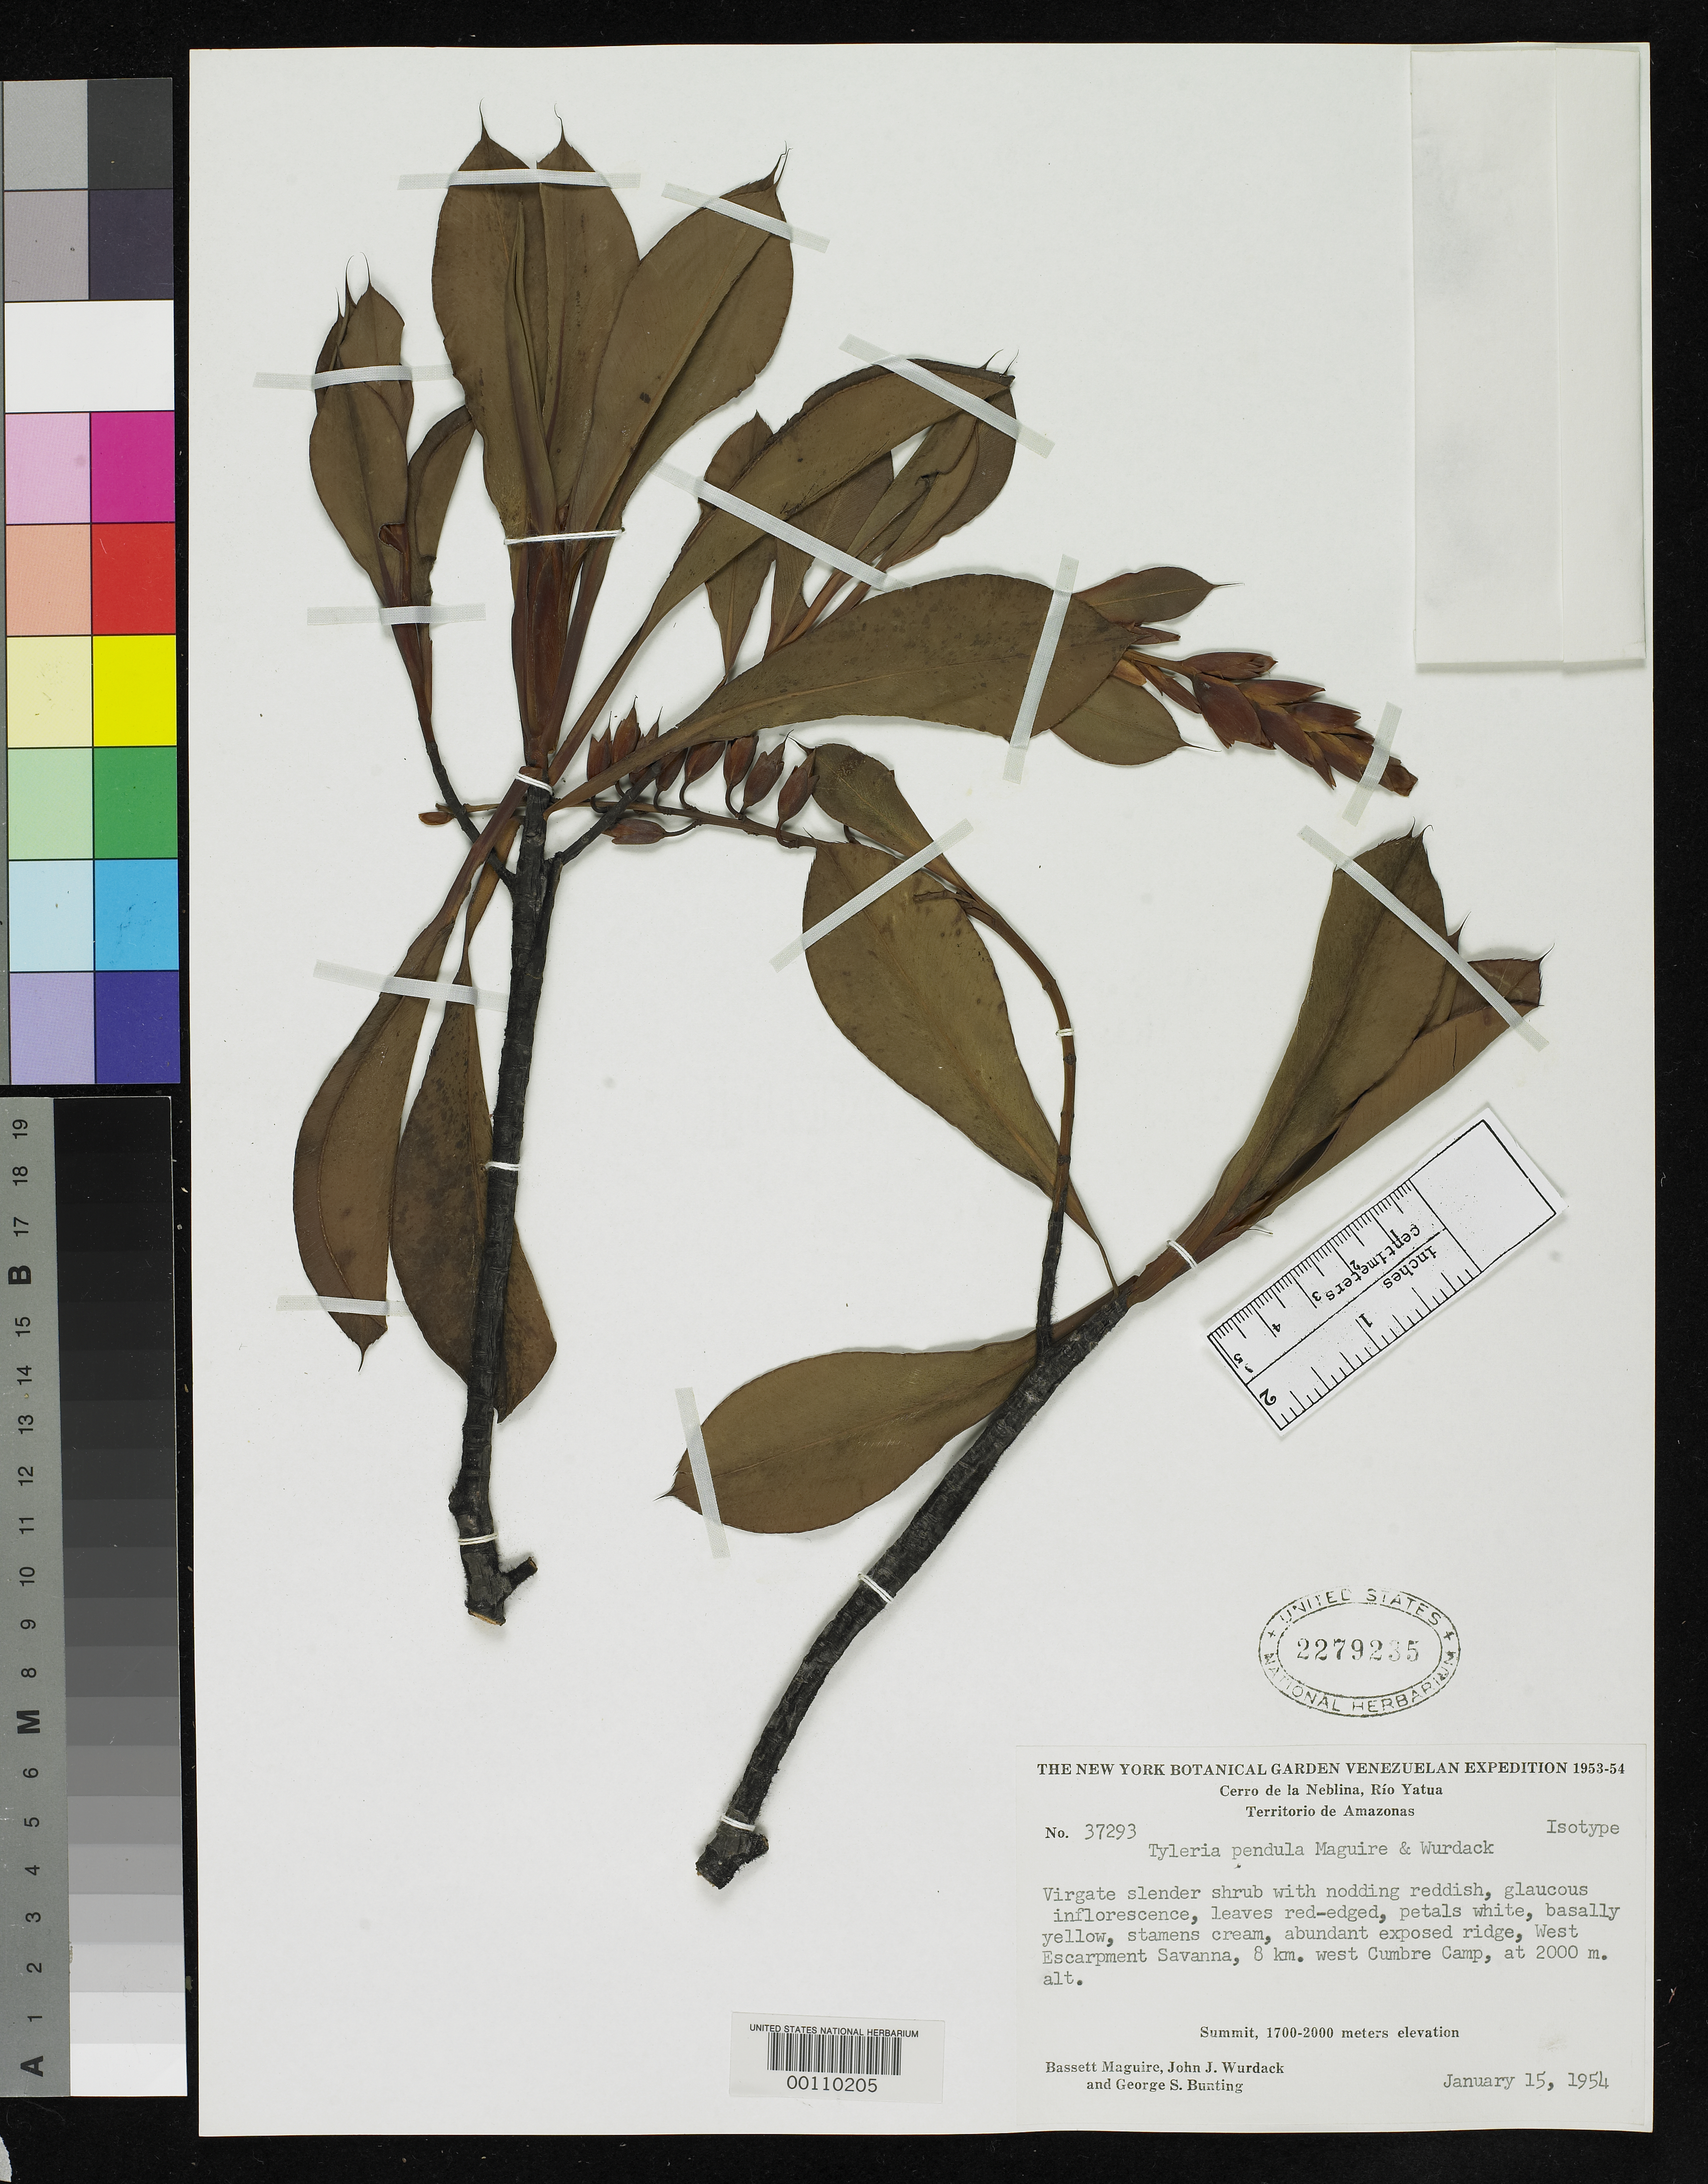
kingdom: Plantae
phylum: Tracheophyta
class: Magnoliopsida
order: Malpighiales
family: Ochnaceae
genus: Tyleria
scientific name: Tyleria pendula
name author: Maguire & Wurdack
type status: Isotype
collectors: B. Maguire, J. J. Wurdack & G. S. Bunting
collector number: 37293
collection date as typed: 15 Jan 1954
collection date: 1954-01-15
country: Venezuela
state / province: Amazonas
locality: Cerro de La Neblina, Rio Yatua, W escarpment savanna, 8 km W Cumbre camp.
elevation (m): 2000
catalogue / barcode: US 2279235